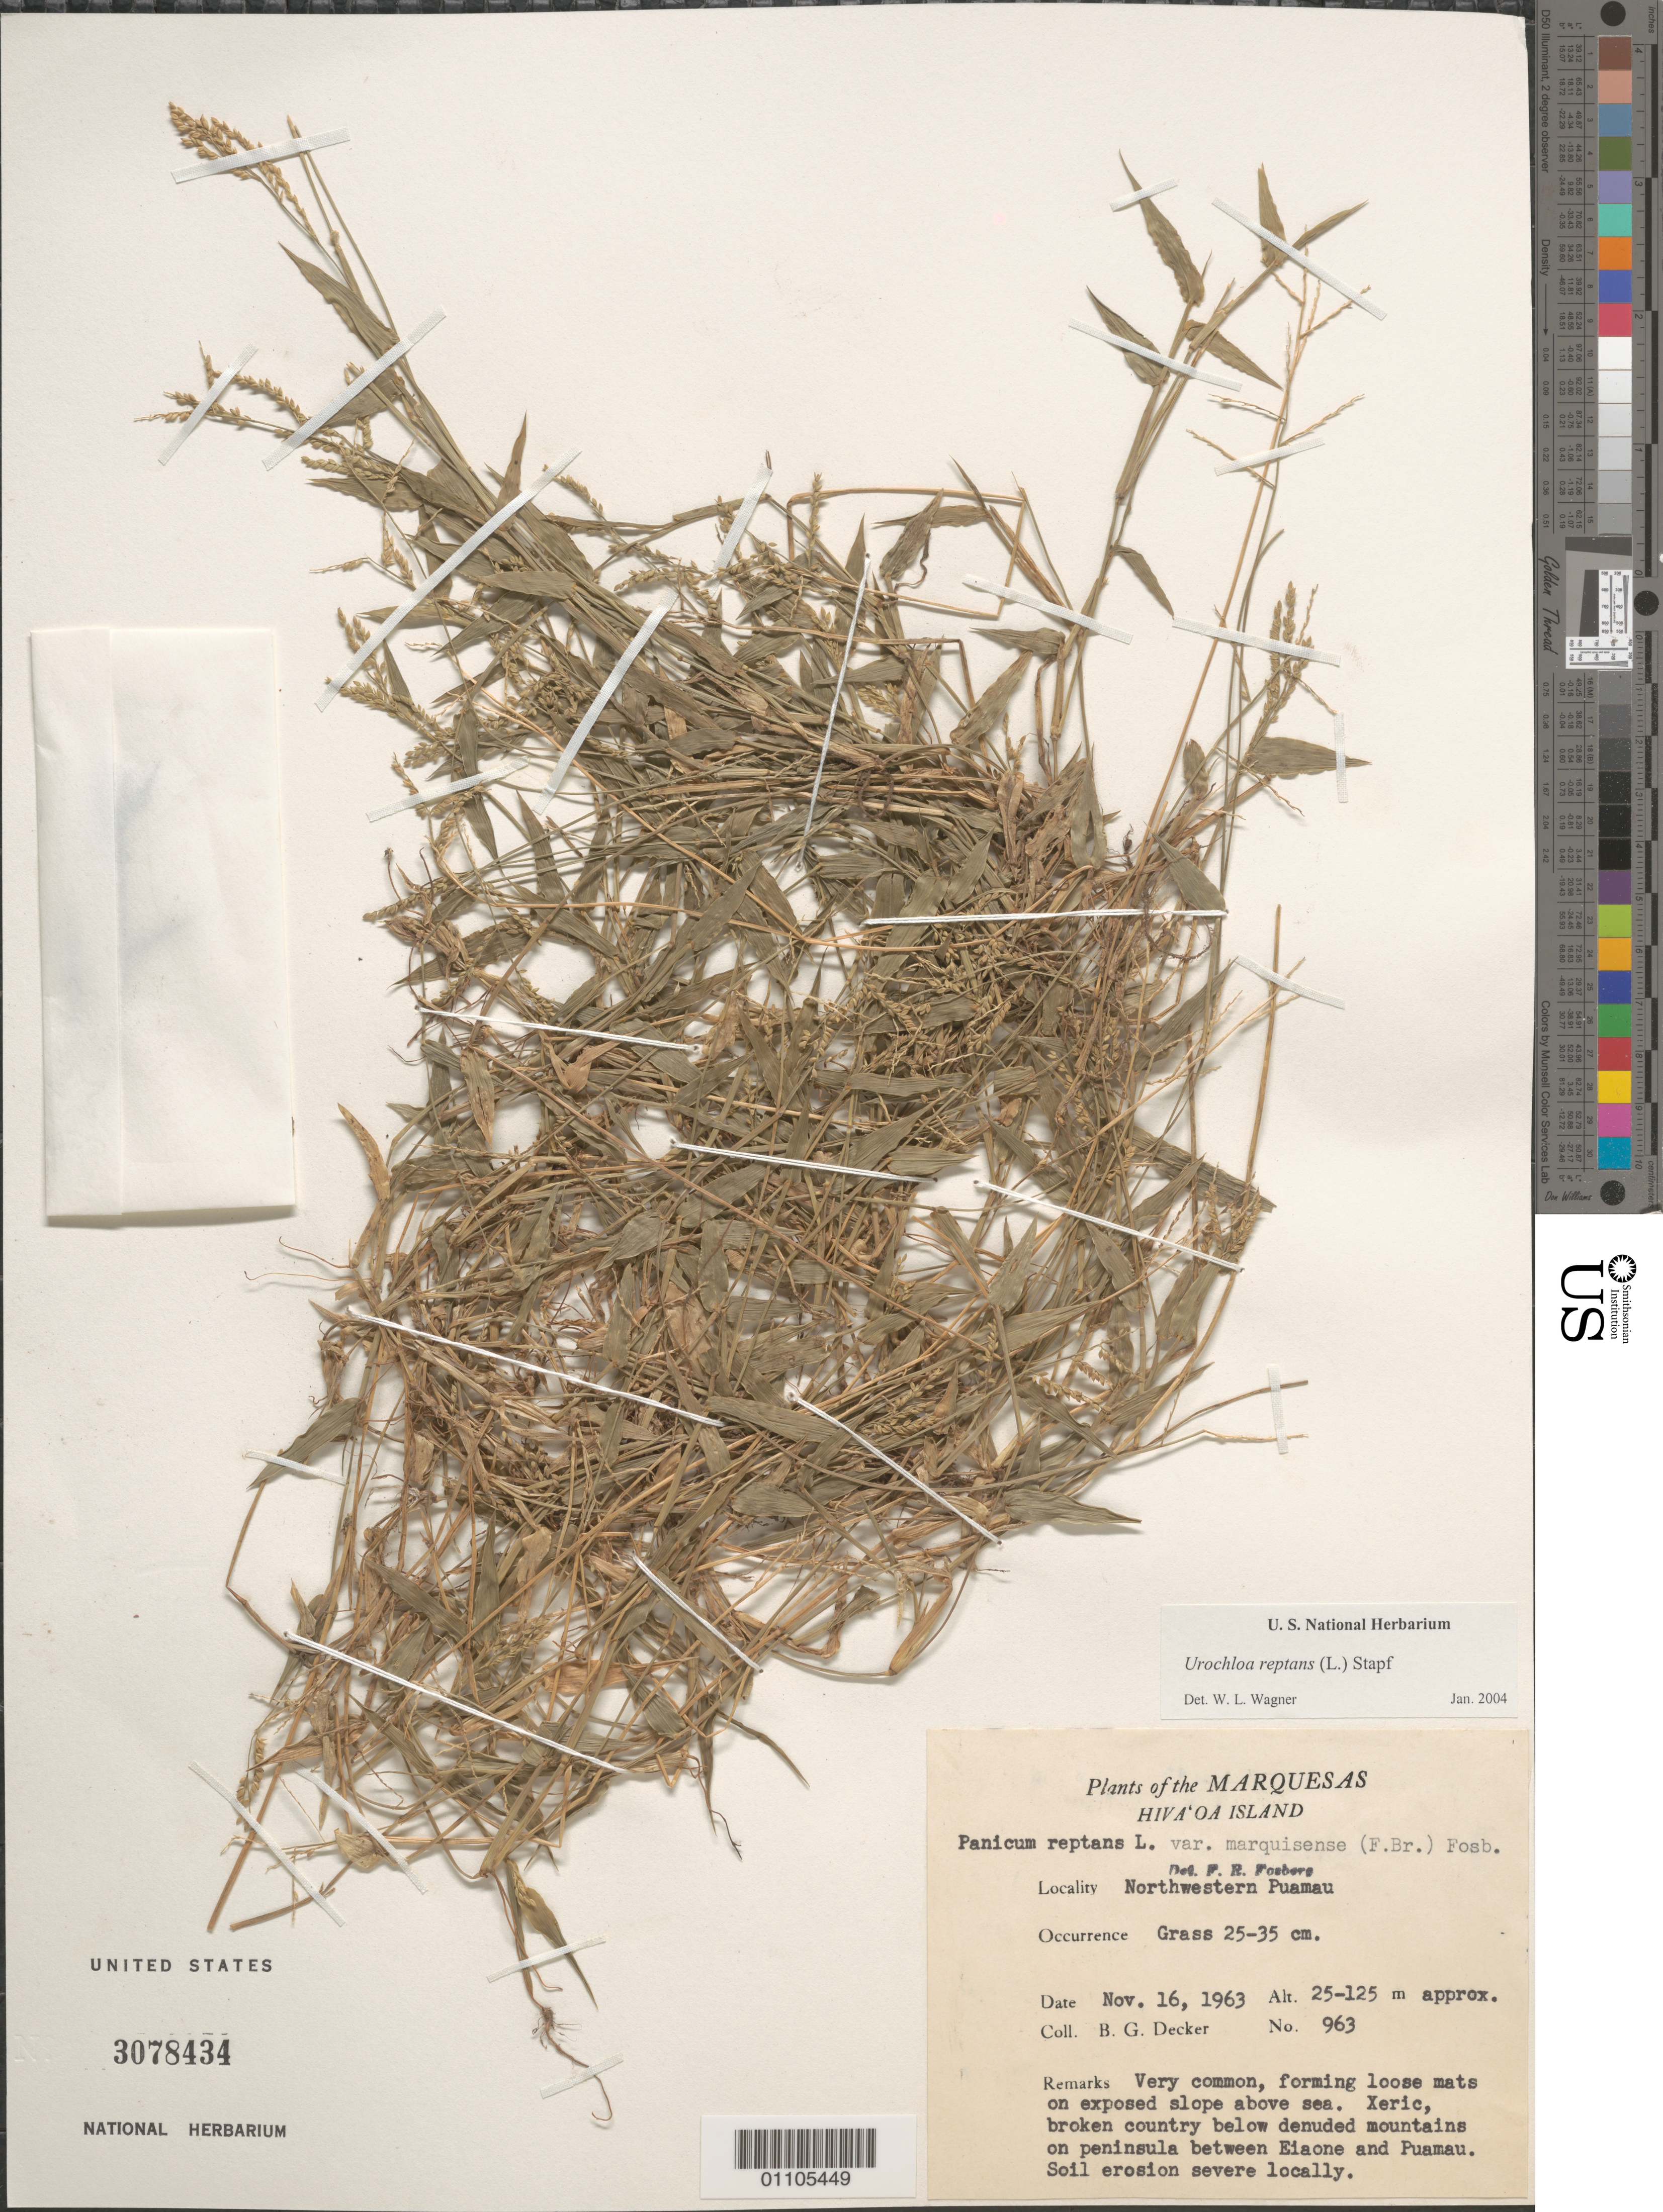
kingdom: Plantae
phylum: Tracheophyta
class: Liliopsida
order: Poales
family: Poaceae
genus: Urochloa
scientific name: Urochloa reptans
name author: (L.) Stapf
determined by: Wagner, W. L., (BOT), Smithsonian Institution - National Museum of Natural History (UNITED STATES)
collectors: B. G. Decker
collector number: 963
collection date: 1963-11-16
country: French Polynesia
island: Hiva Oa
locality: NW Puamau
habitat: Xeric, broken country below denuded mountains, soil erosion severe locally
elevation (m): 25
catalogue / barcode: US 3078434